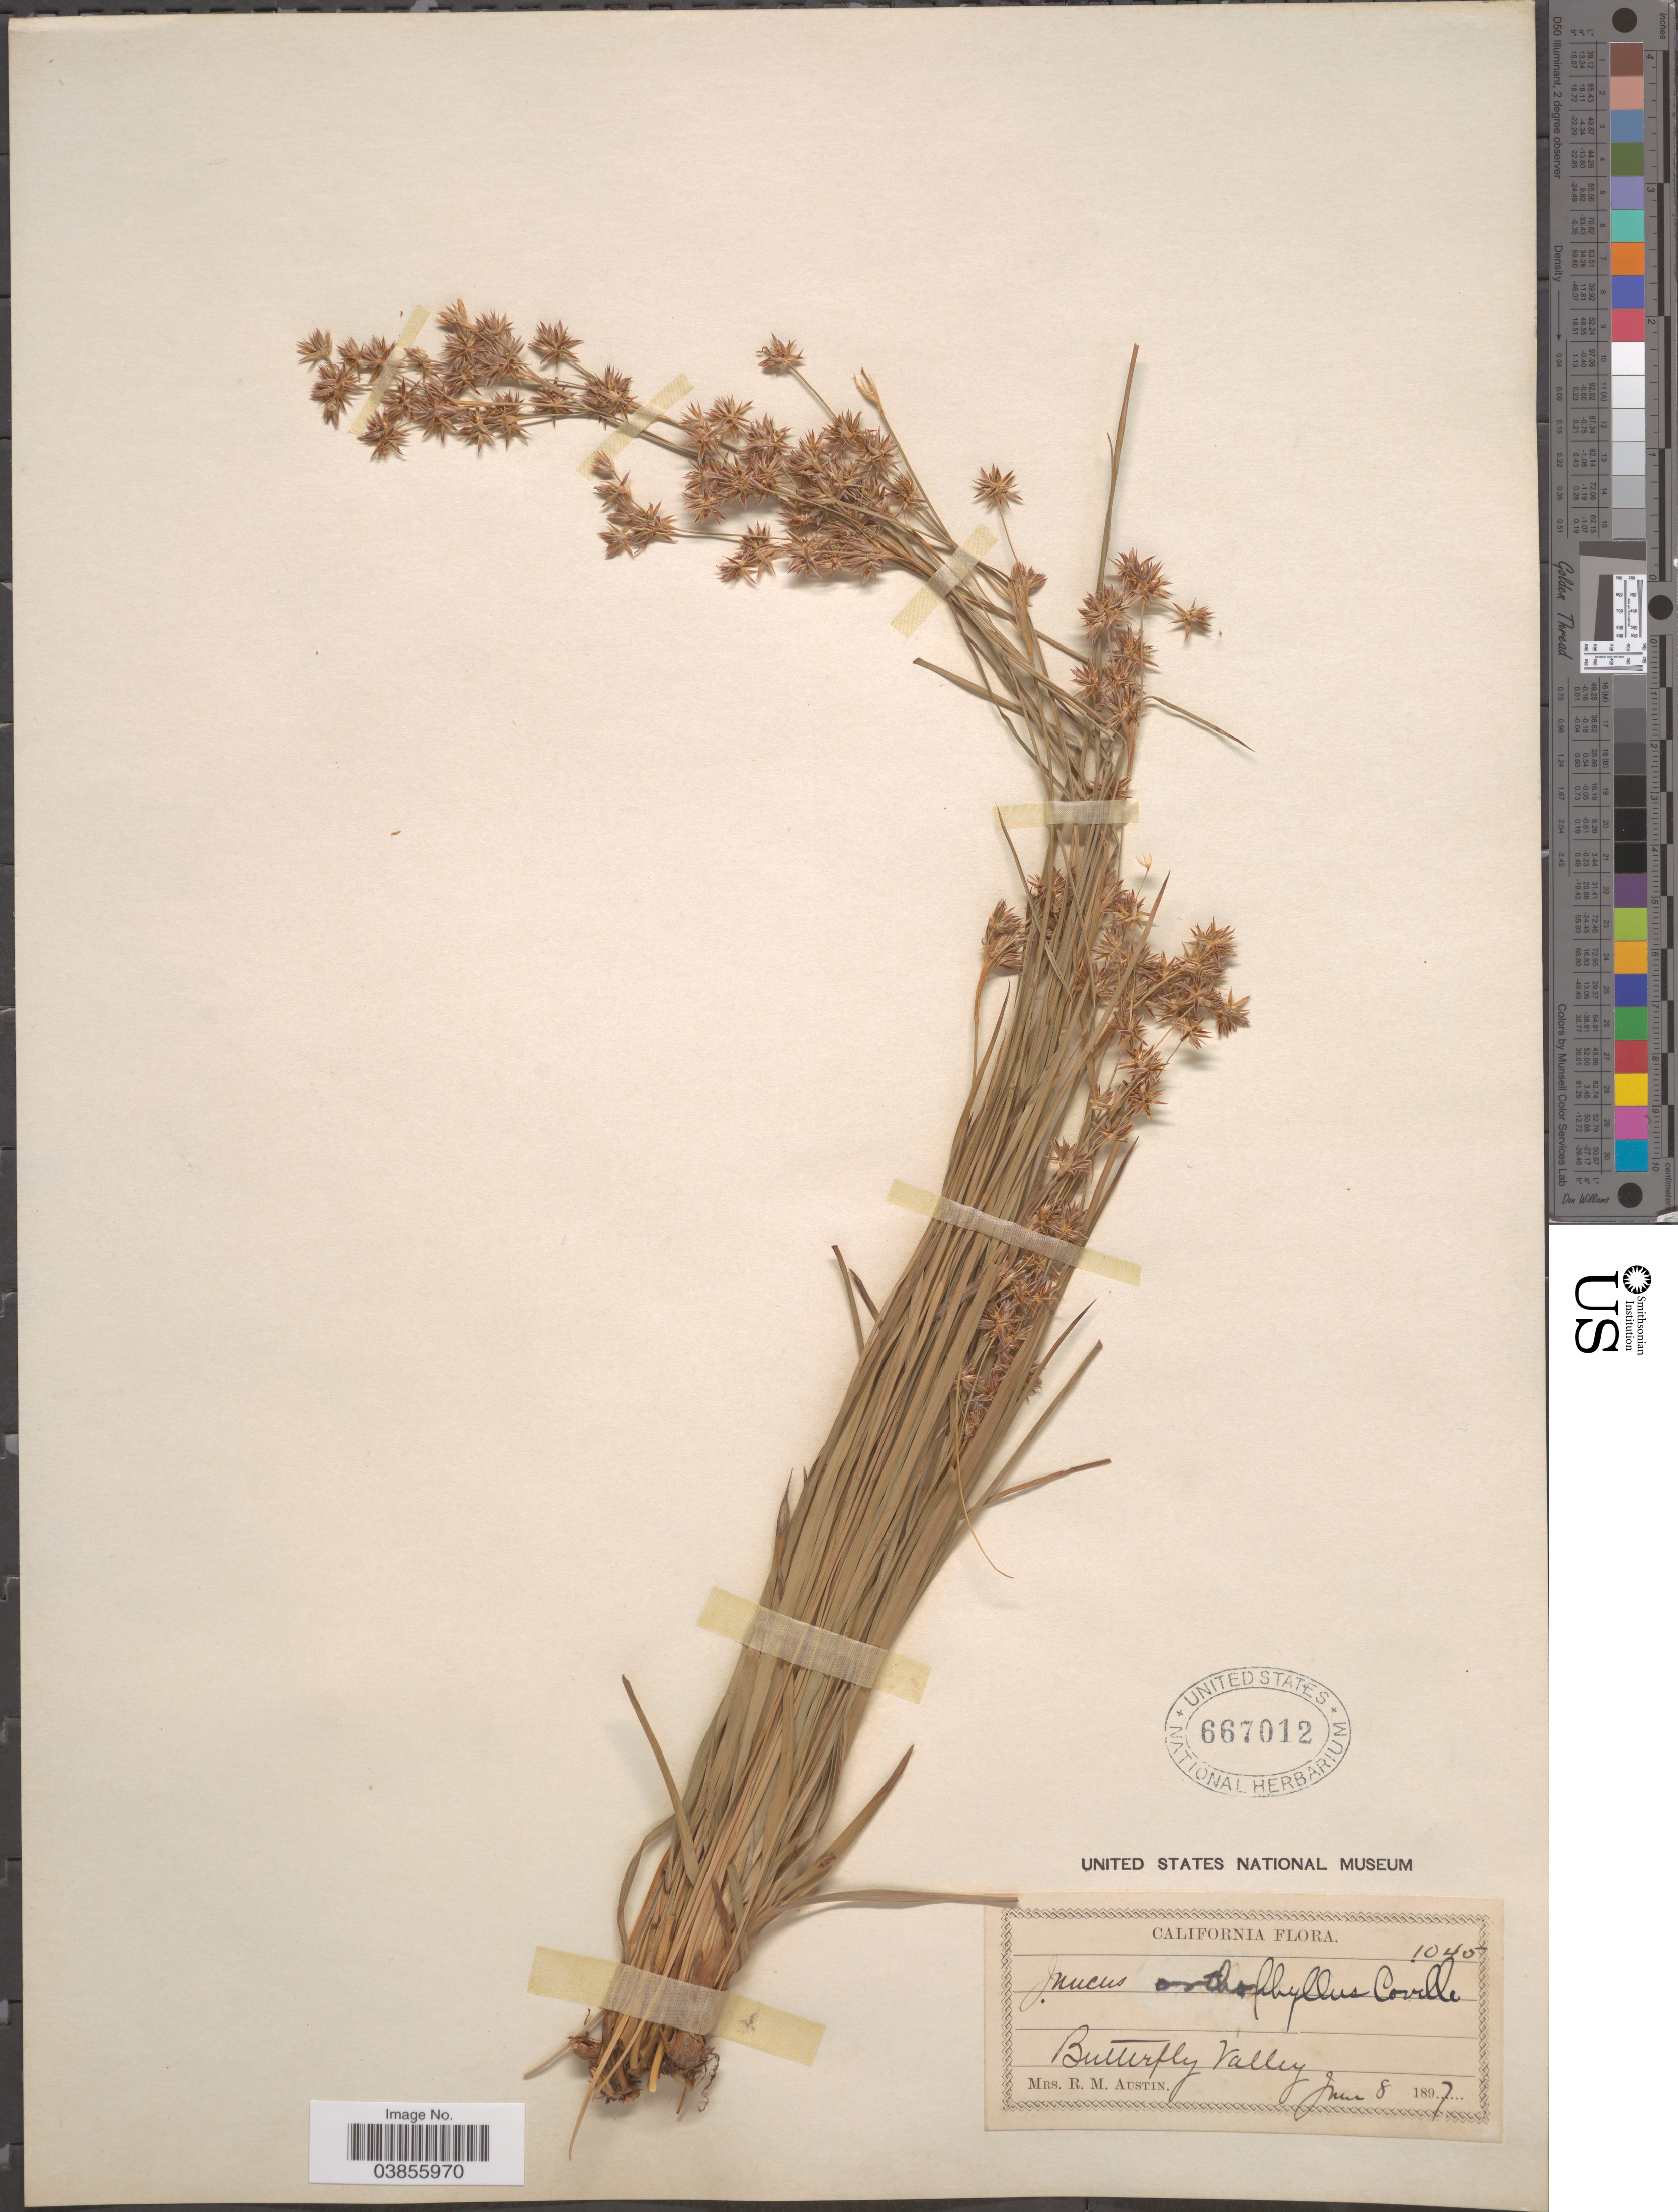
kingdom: Plantae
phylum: Tracheophyta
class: Liliopsida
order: Poales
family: Juncaceae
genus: Juncus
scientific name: Juncus orthophyllus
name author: Coville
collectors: R. Austin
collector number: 1045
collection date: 1897-06-08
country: United States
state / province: California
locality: Butterfly Valley.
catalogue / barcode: US 667012